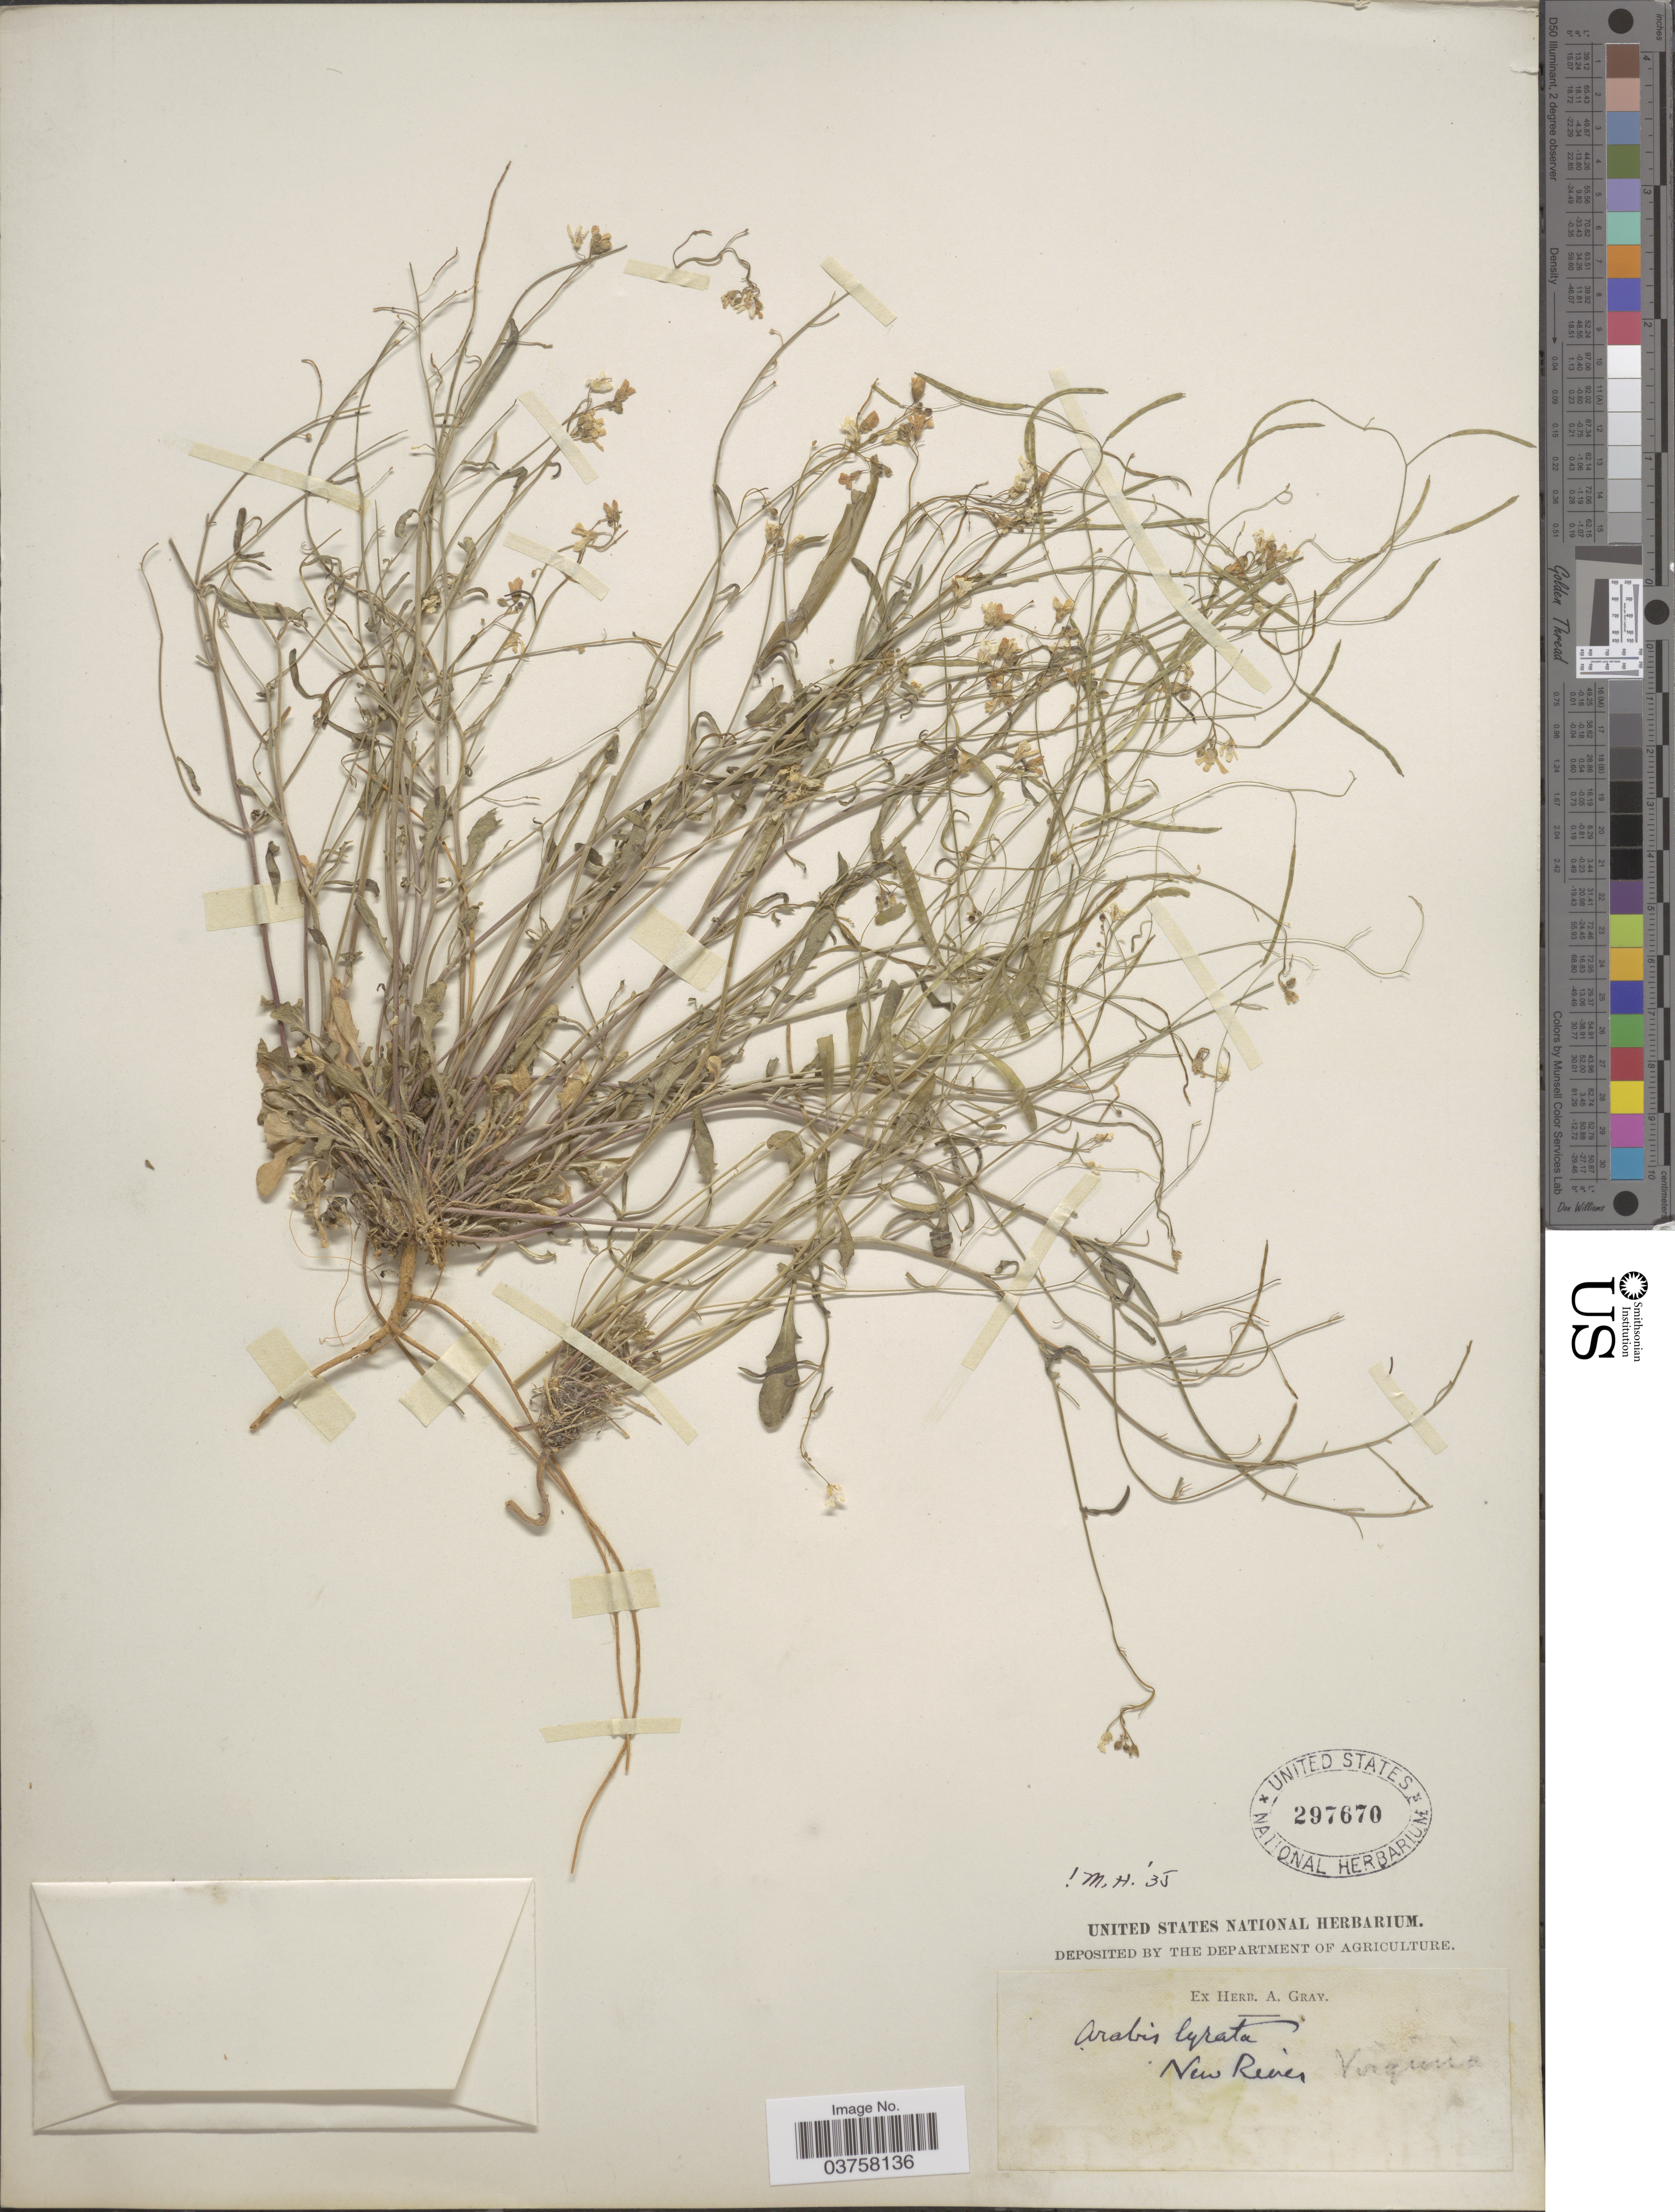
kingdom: Plantae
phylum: Tracheophyta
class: Magnoliopsida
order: Brassicales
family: Brassicaceae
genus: Arabis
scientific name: Arabis lyrata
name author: L.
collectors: ex herb. Gray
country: United States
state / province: Virginia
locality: New River.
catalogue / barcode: US 297670